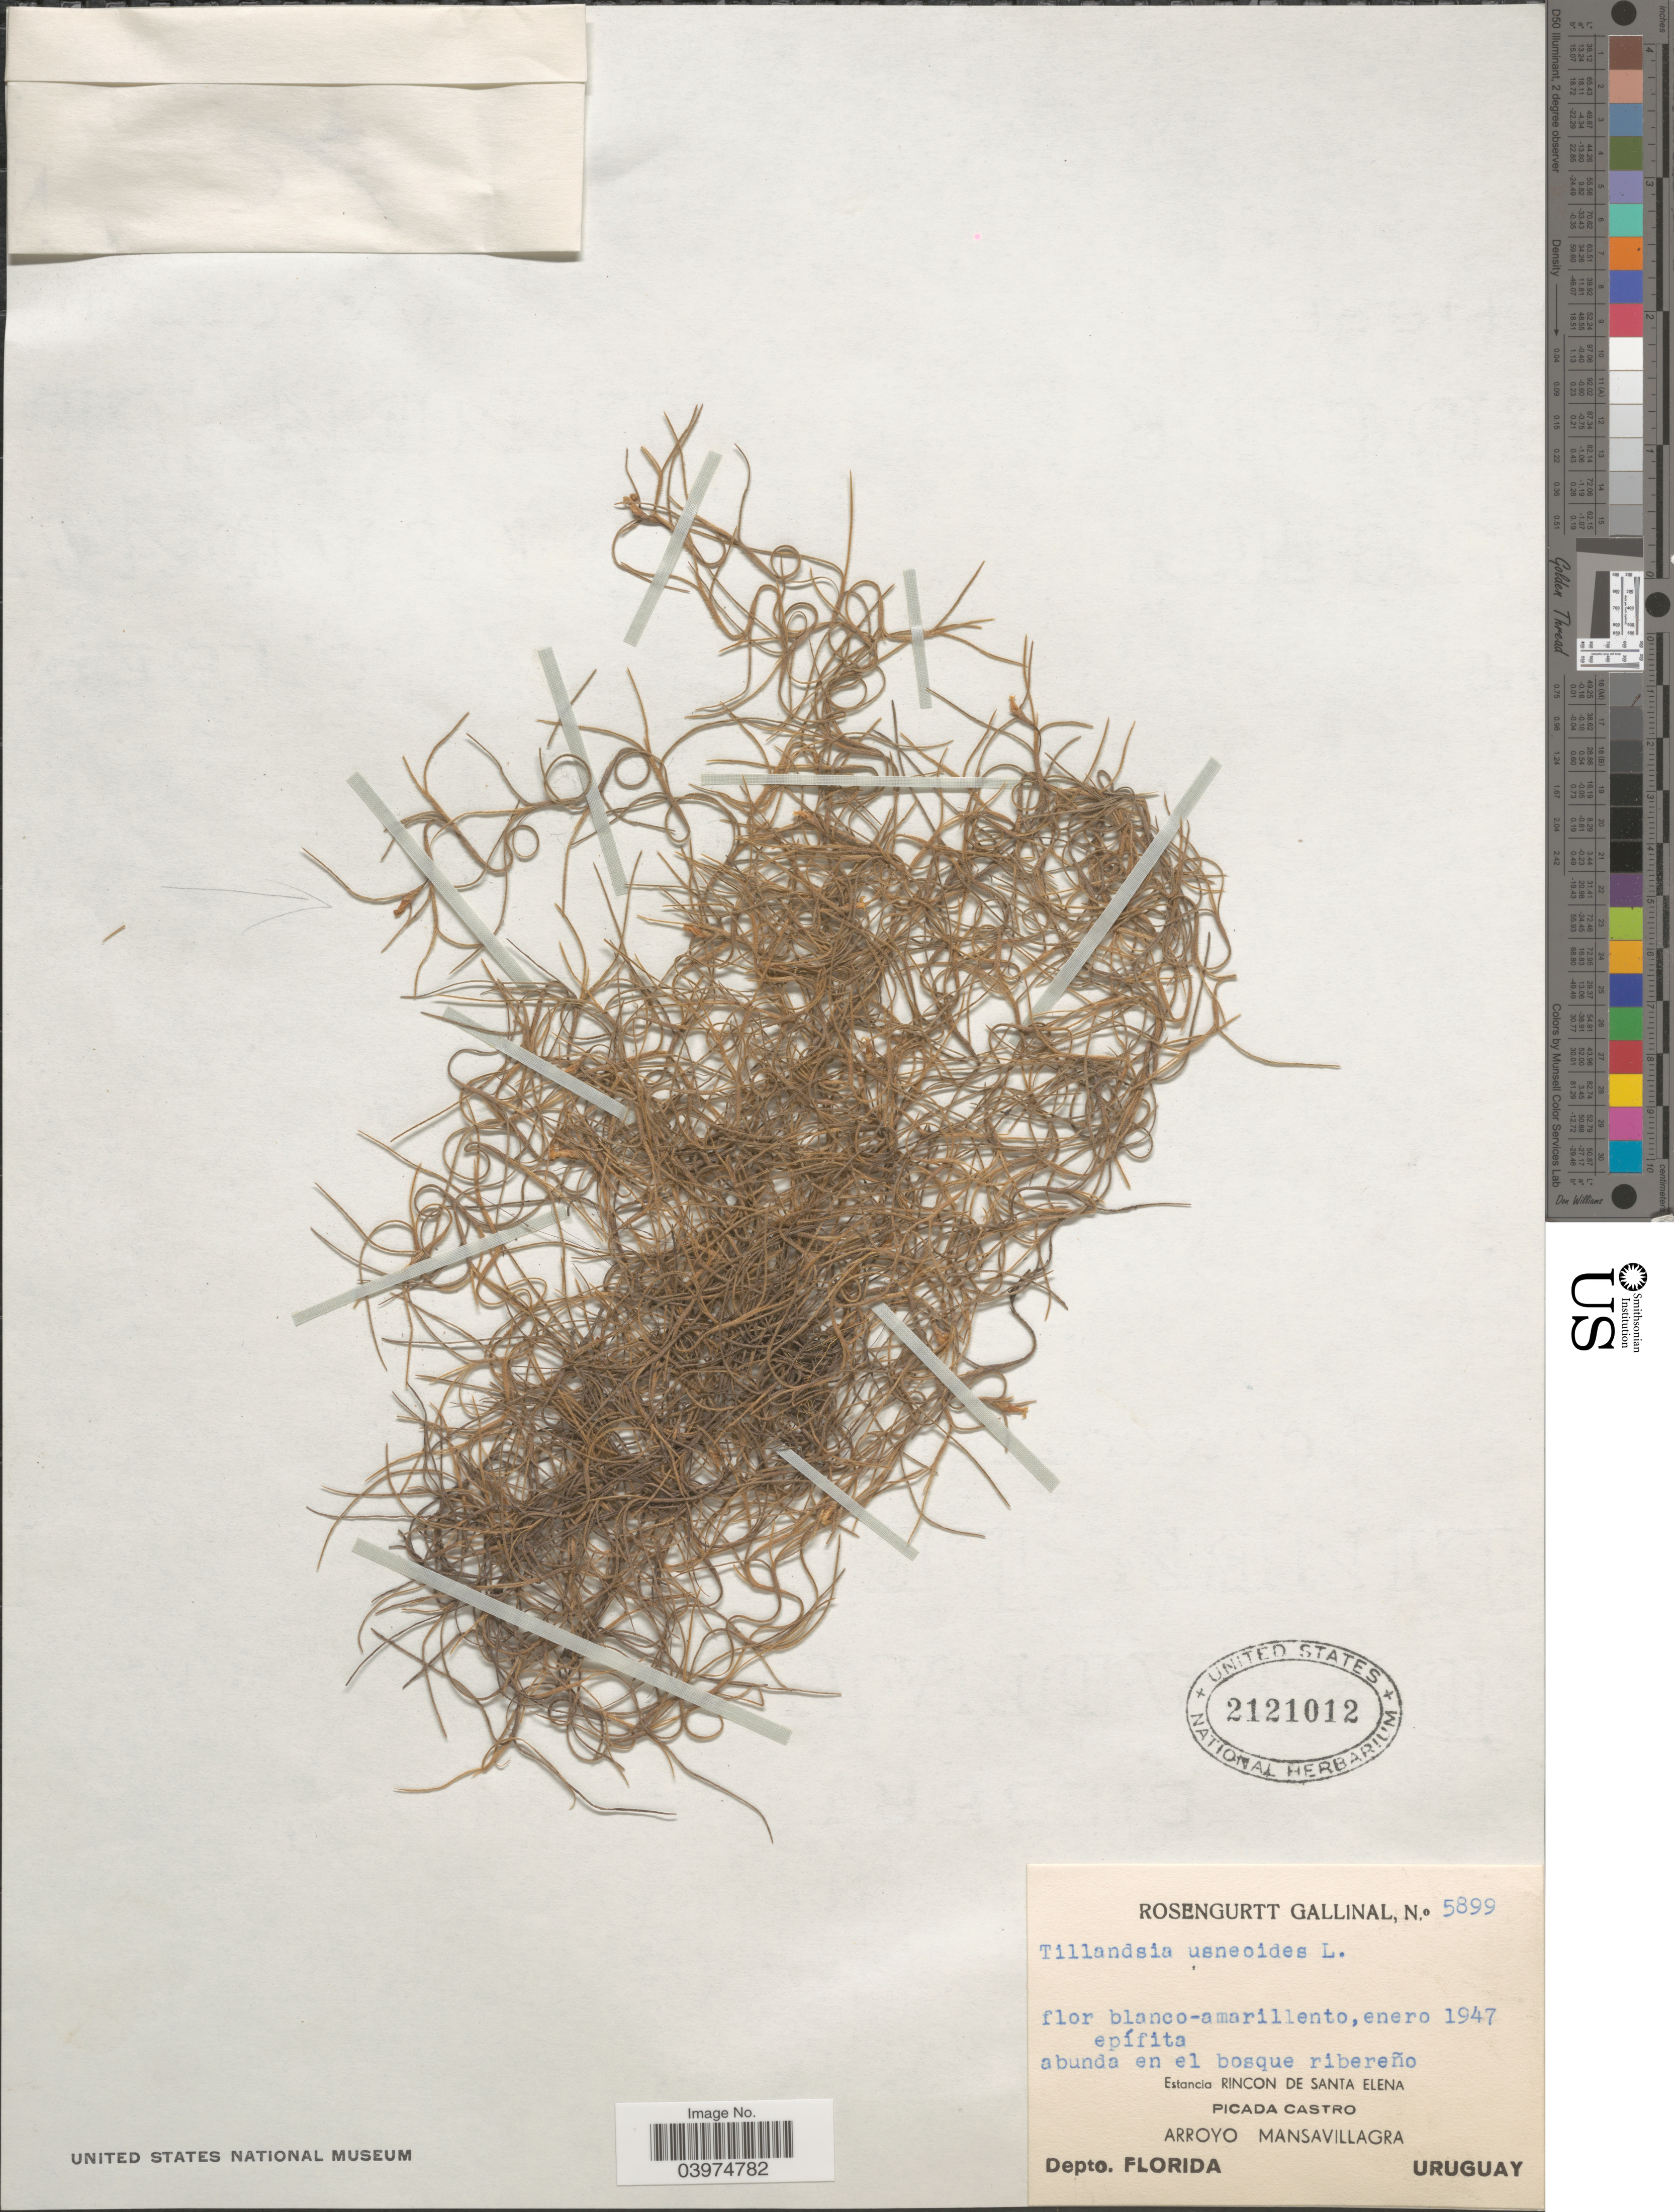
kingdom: Plantae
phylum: Tracheophyta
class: Liliopsida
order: Poales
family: Bromeliaceae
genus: Tillandsia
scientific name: Tillandsia usneoides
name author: (L.) L.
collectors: R. Gallinal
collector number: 5899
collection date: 1947-01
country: Uruguay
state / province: Florida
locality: Estancia Rincon de Santa Elena. Picada Castro. Arroyo Mansavillagra. Depto. Florida.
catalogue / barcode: US 2121012